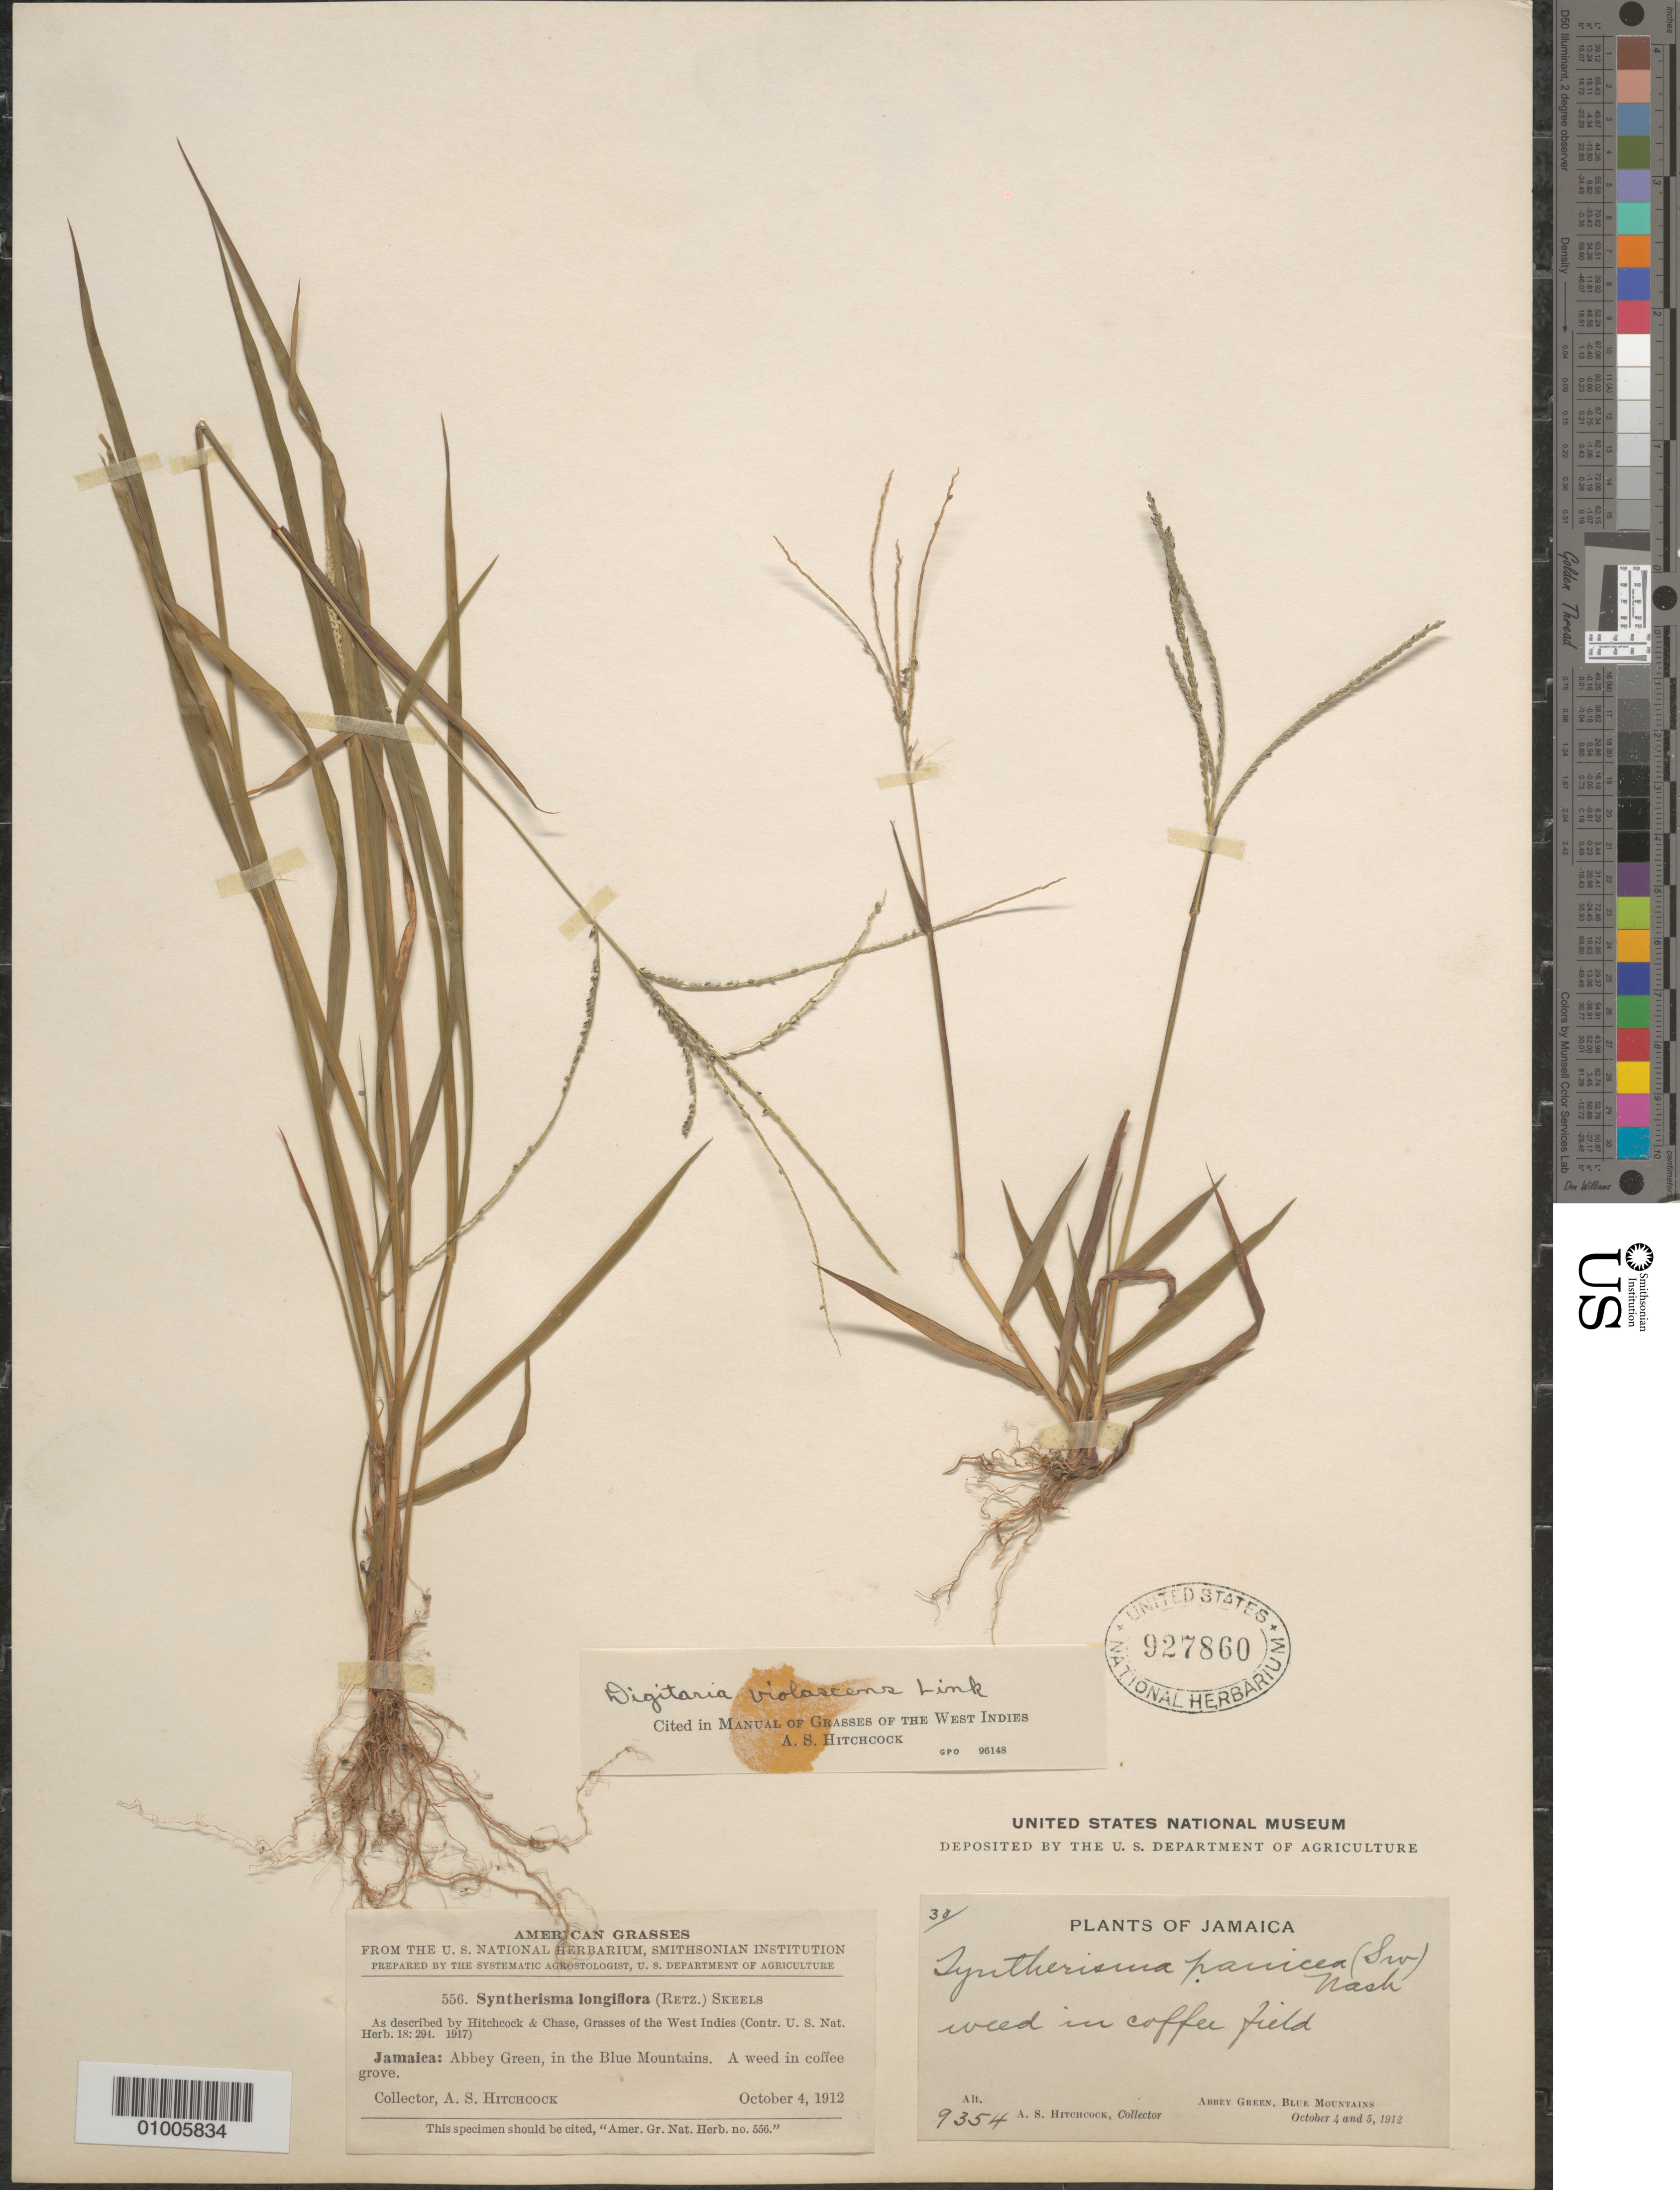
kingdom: Plantae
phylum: Tracheophyta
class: Liliopsida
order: Poales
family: Poaceae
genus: Digitaria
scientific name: Digitaria violascens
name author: Link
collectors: A. S. Hitchcock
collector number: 9354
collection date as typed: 04 Oct 1912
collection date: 1912-10-04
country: Jamaica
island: Jamaica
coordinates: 0 N, 0 E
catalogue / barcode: US 927860